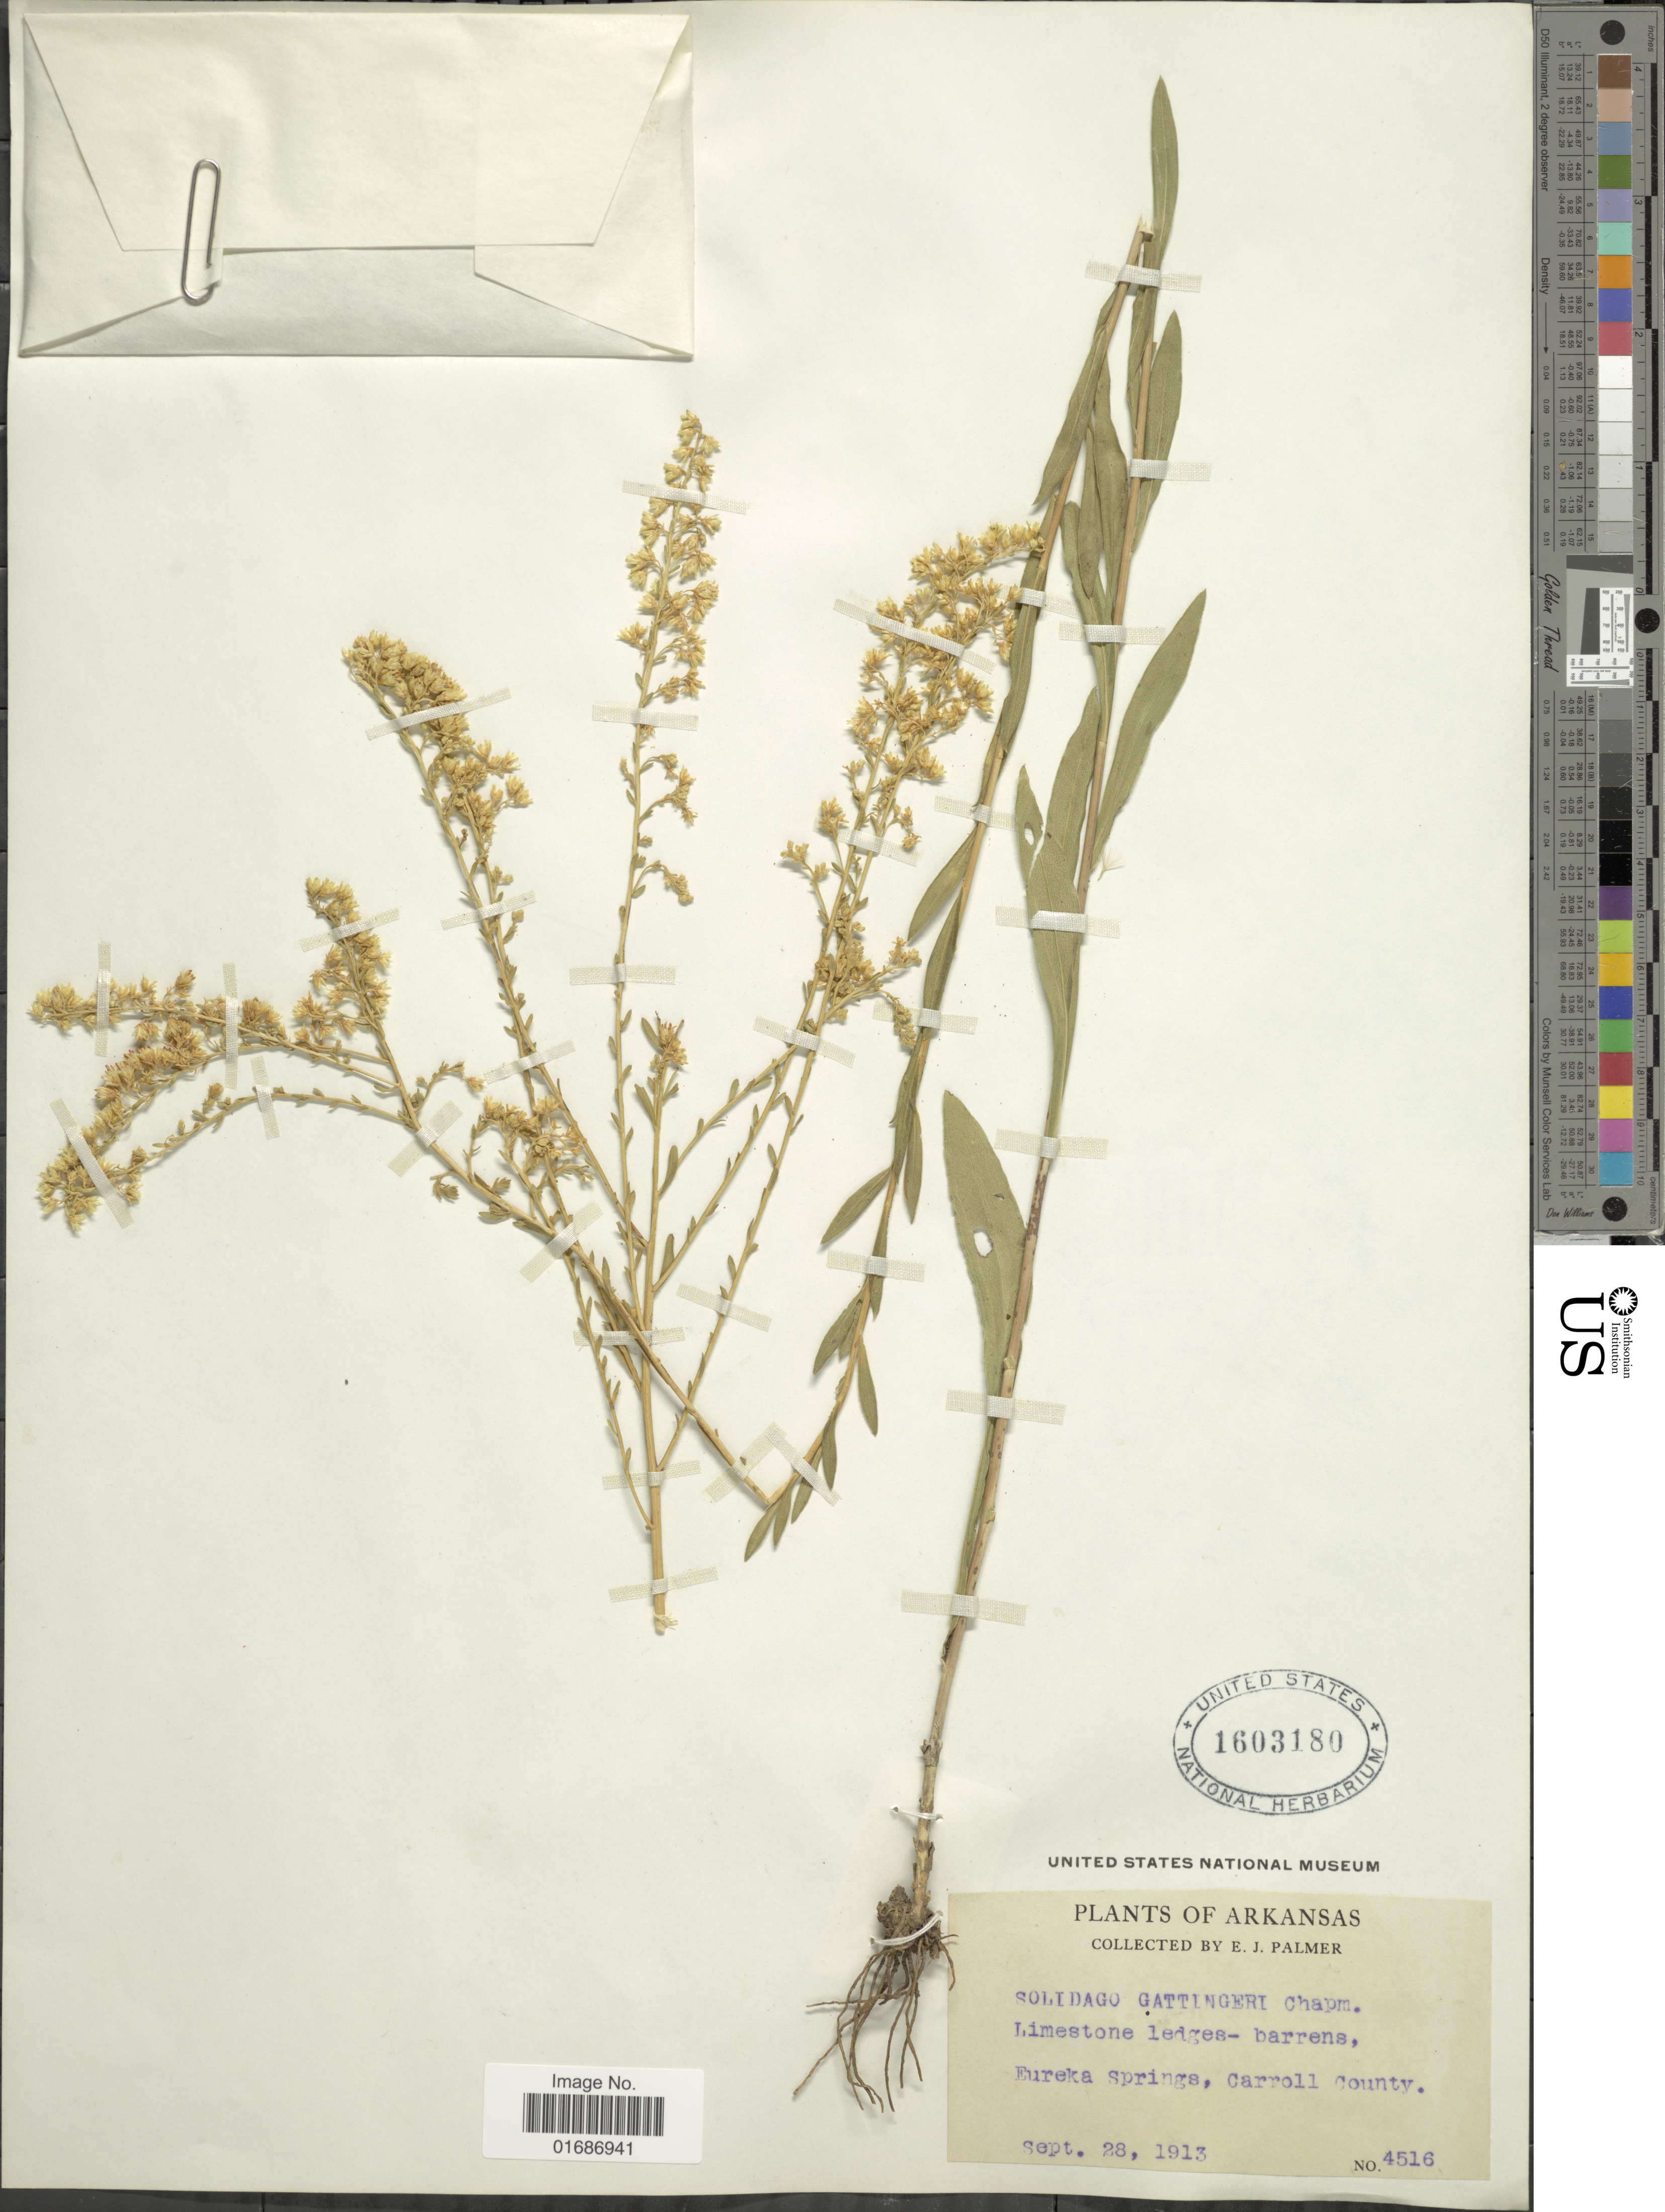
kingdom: Plantae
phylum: Tracheophyta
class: Magnoliopsida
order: Asterales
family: Asteraceae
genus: Solidago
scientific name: Solidago gattingeri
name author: Chapman ex A. Gray & et al. in A. Gray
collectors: E. J. Palmer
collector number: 4516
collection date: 1913-09-28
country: United States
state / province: Arkansas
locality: Eureka Springs, Carrol County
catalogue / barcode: US 1603180